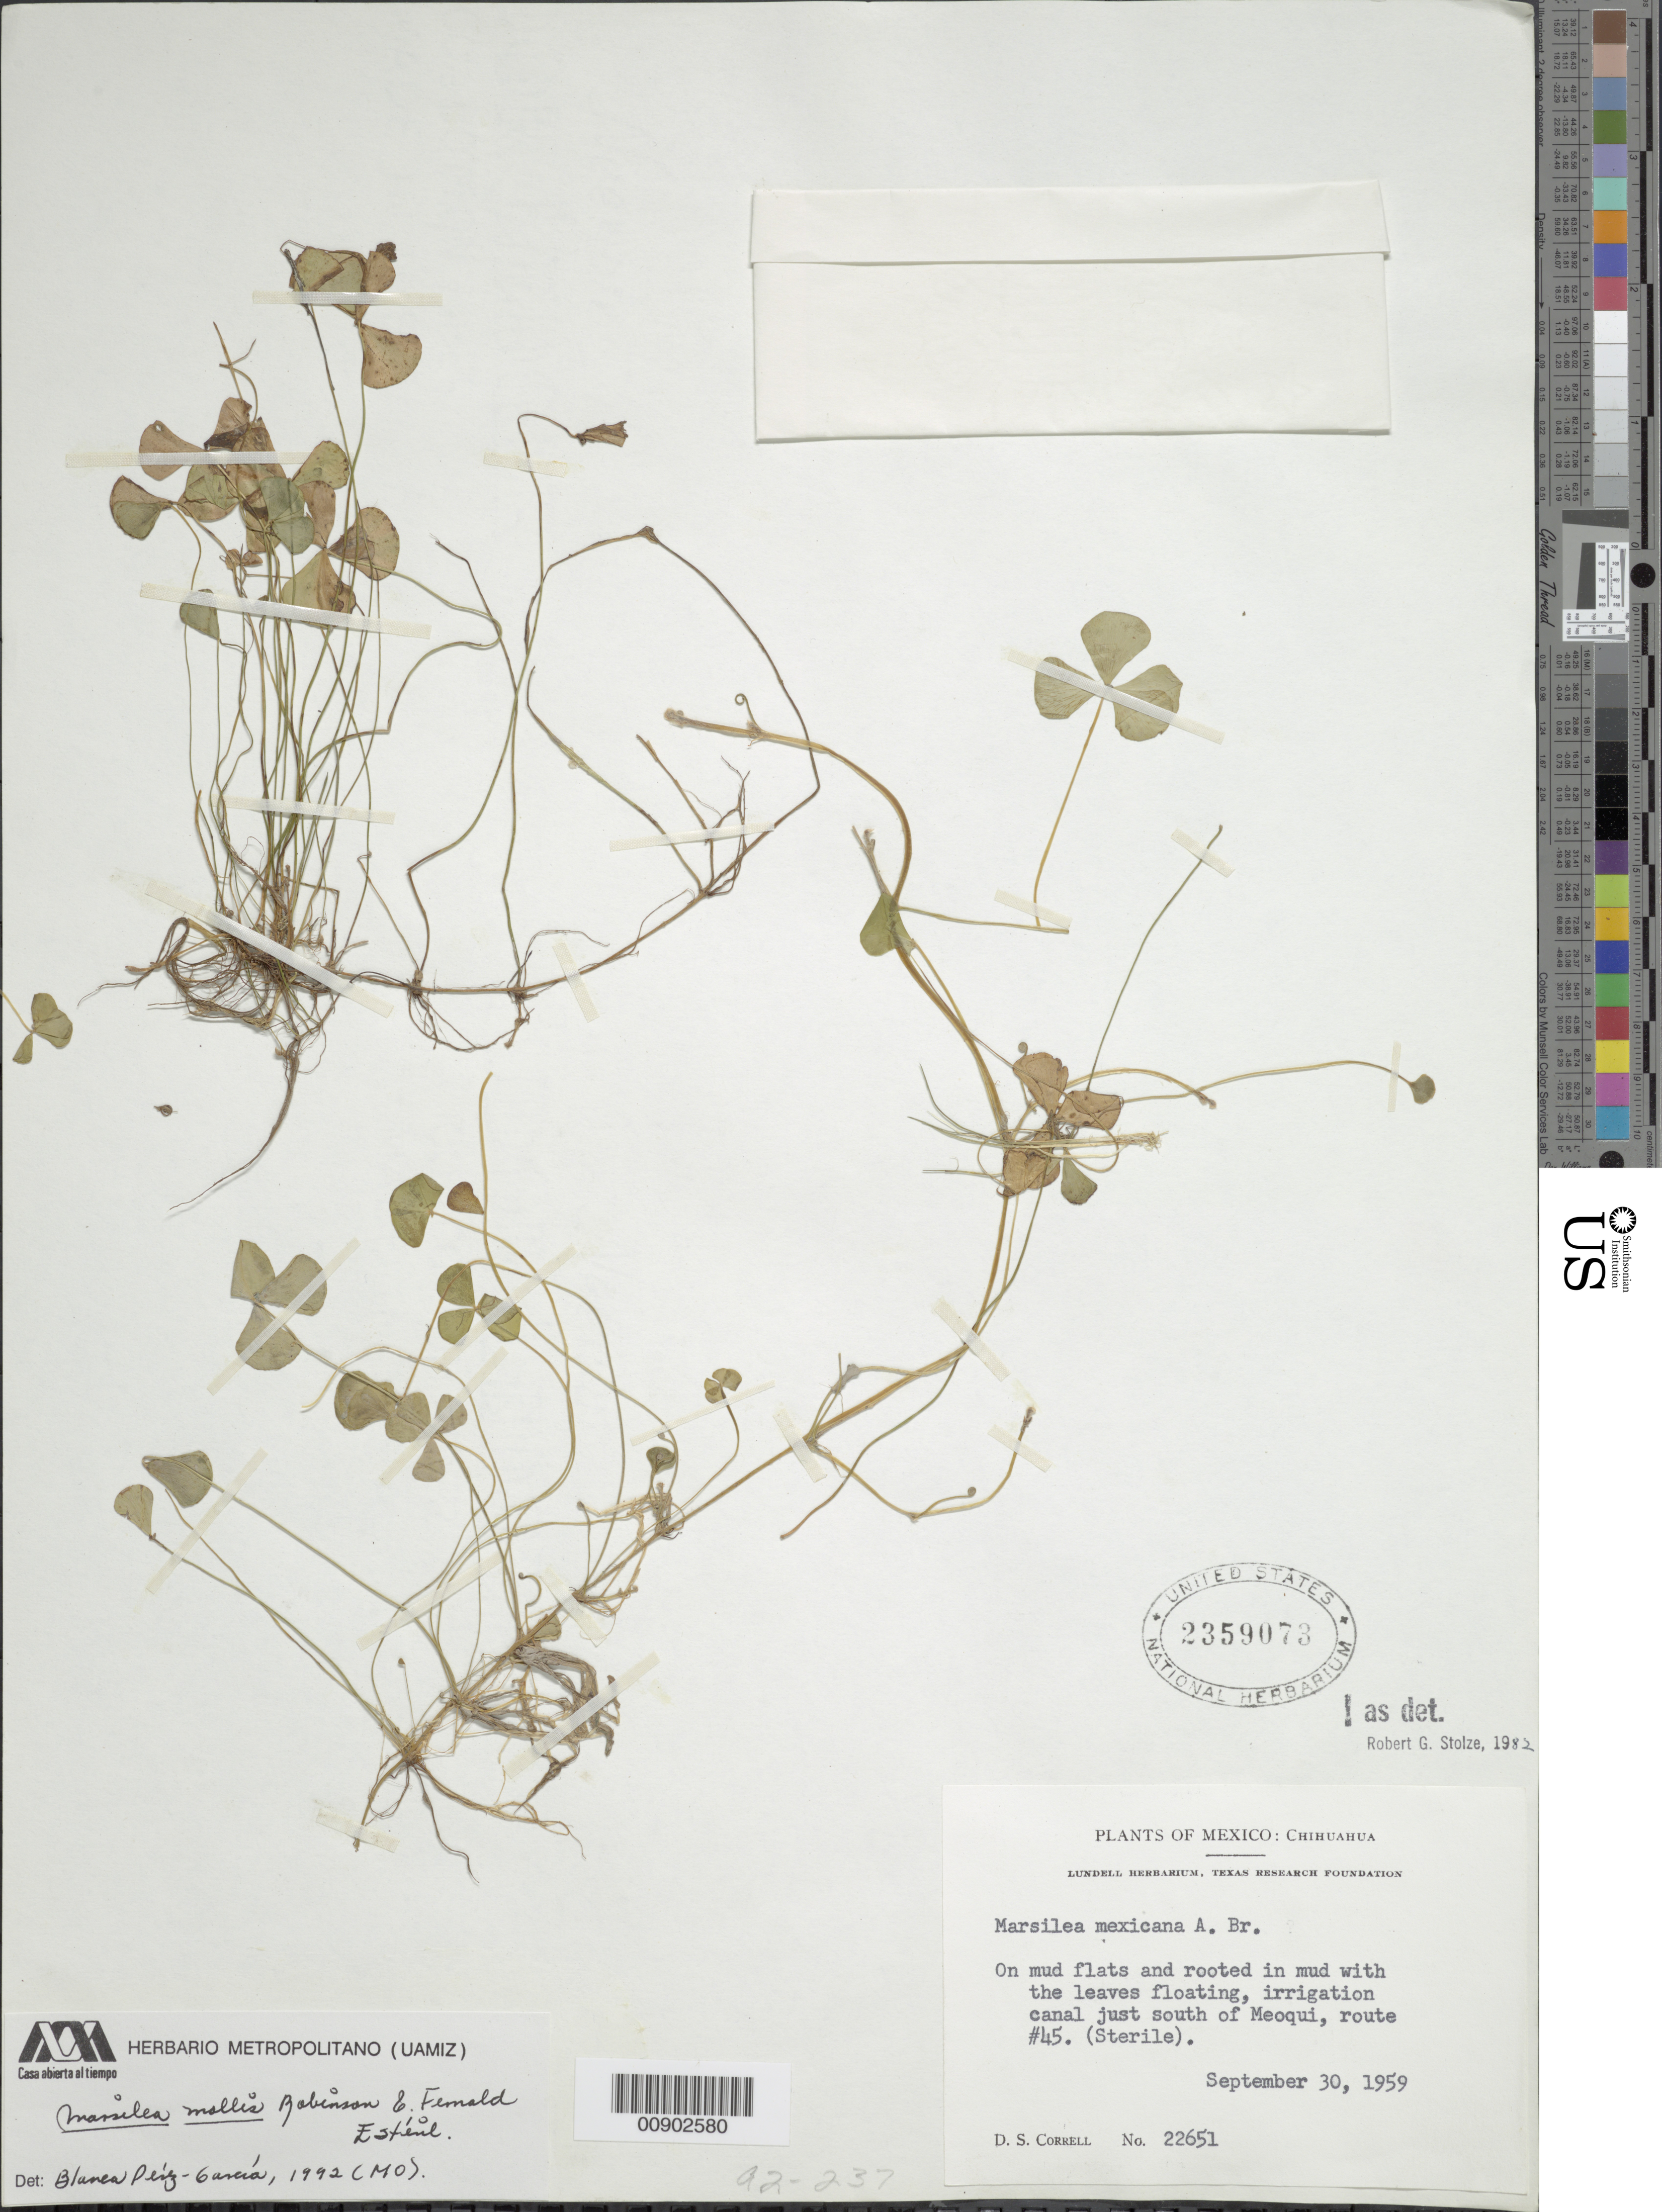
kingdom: Plantae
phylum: Tracheophyta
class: Polypodiopsida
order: Salviniales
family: Marsileaceae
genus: Marsilea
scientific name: Marsilea mollis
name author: B.L. Rob. & Fernald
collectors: D. S. Correll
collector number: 22651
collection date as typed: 30 Sep 1959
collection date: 1959-09-30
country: Mexico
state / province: Chihuahua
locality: Irrigation Canal just south of Meoqui, route #45. Chihuahua.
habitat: On mud flats.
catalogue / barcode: US 2359073